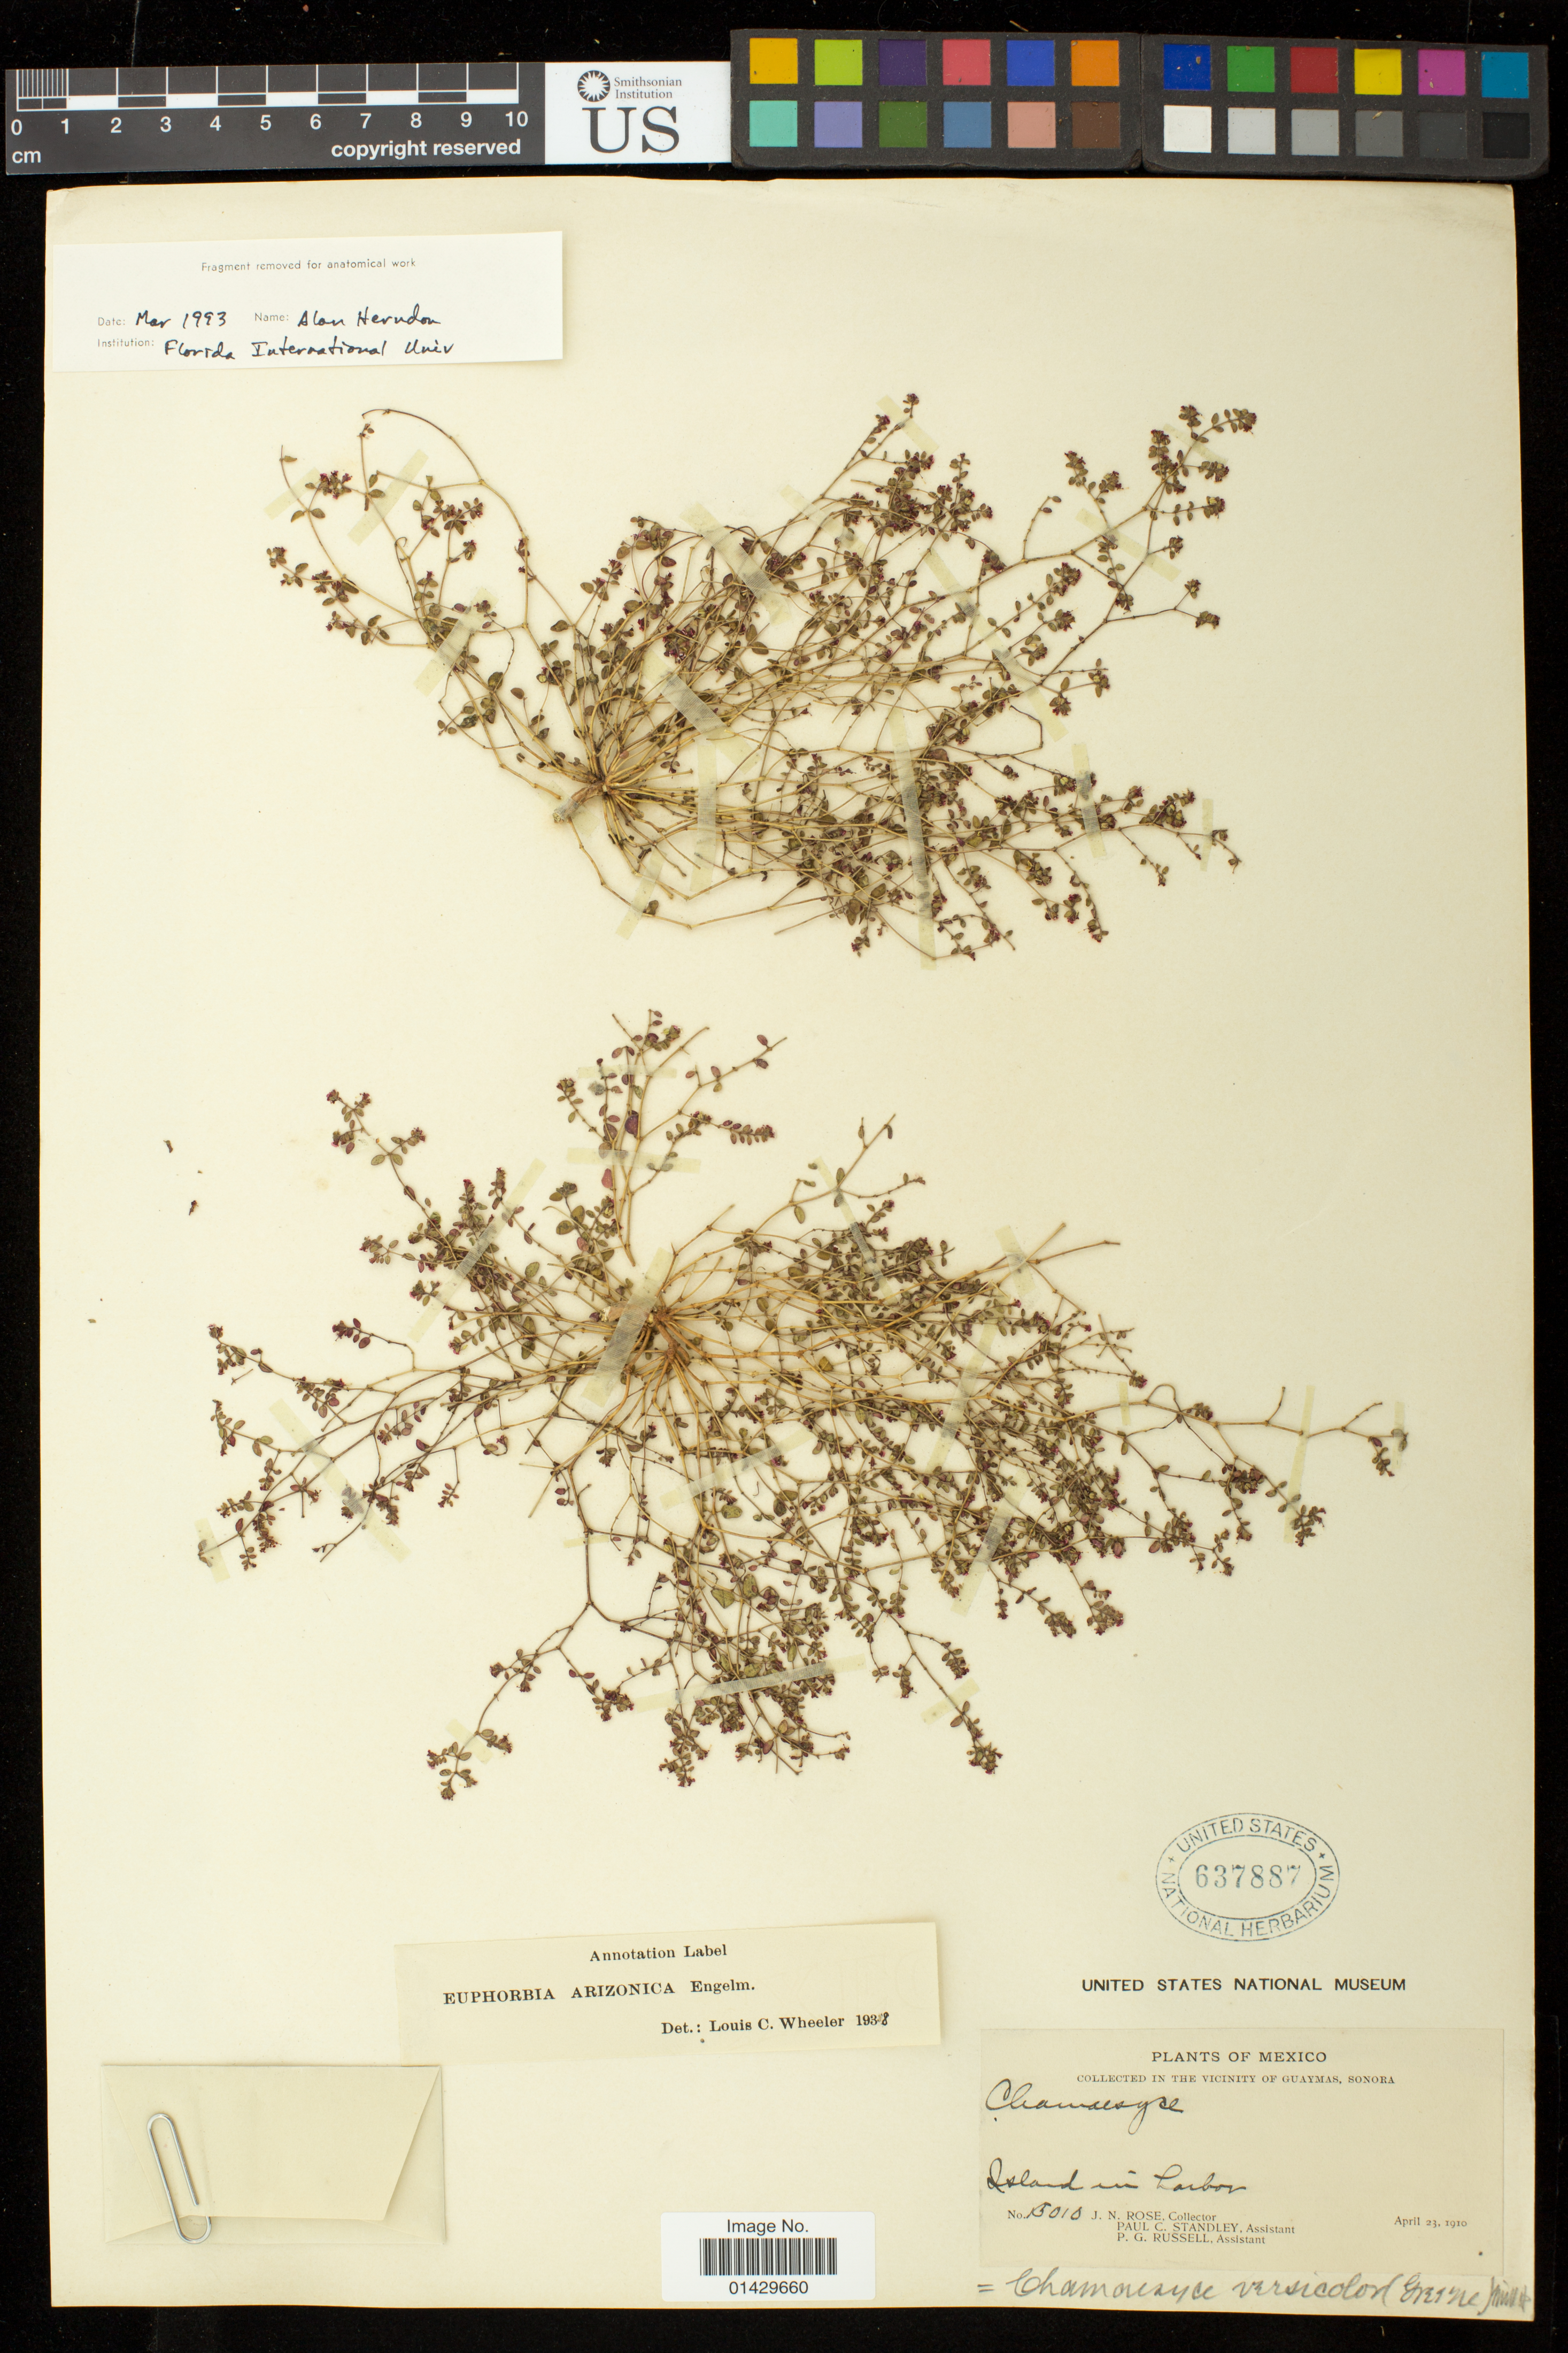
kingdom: Plantae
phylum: Tracheophyta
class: Magnoliopsida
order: Malpighiales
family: Euphorbiaceae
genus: Euphorbia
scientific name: Euphorbia arizonica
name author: Engelm.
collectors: J. N. Rose, P. C. Standley & P. G. Russell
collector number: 15010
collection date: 1910-04-23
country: Mexico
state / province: Sonora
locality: Vicinity of Guaymas; Island in harbor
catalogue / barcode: US 637887